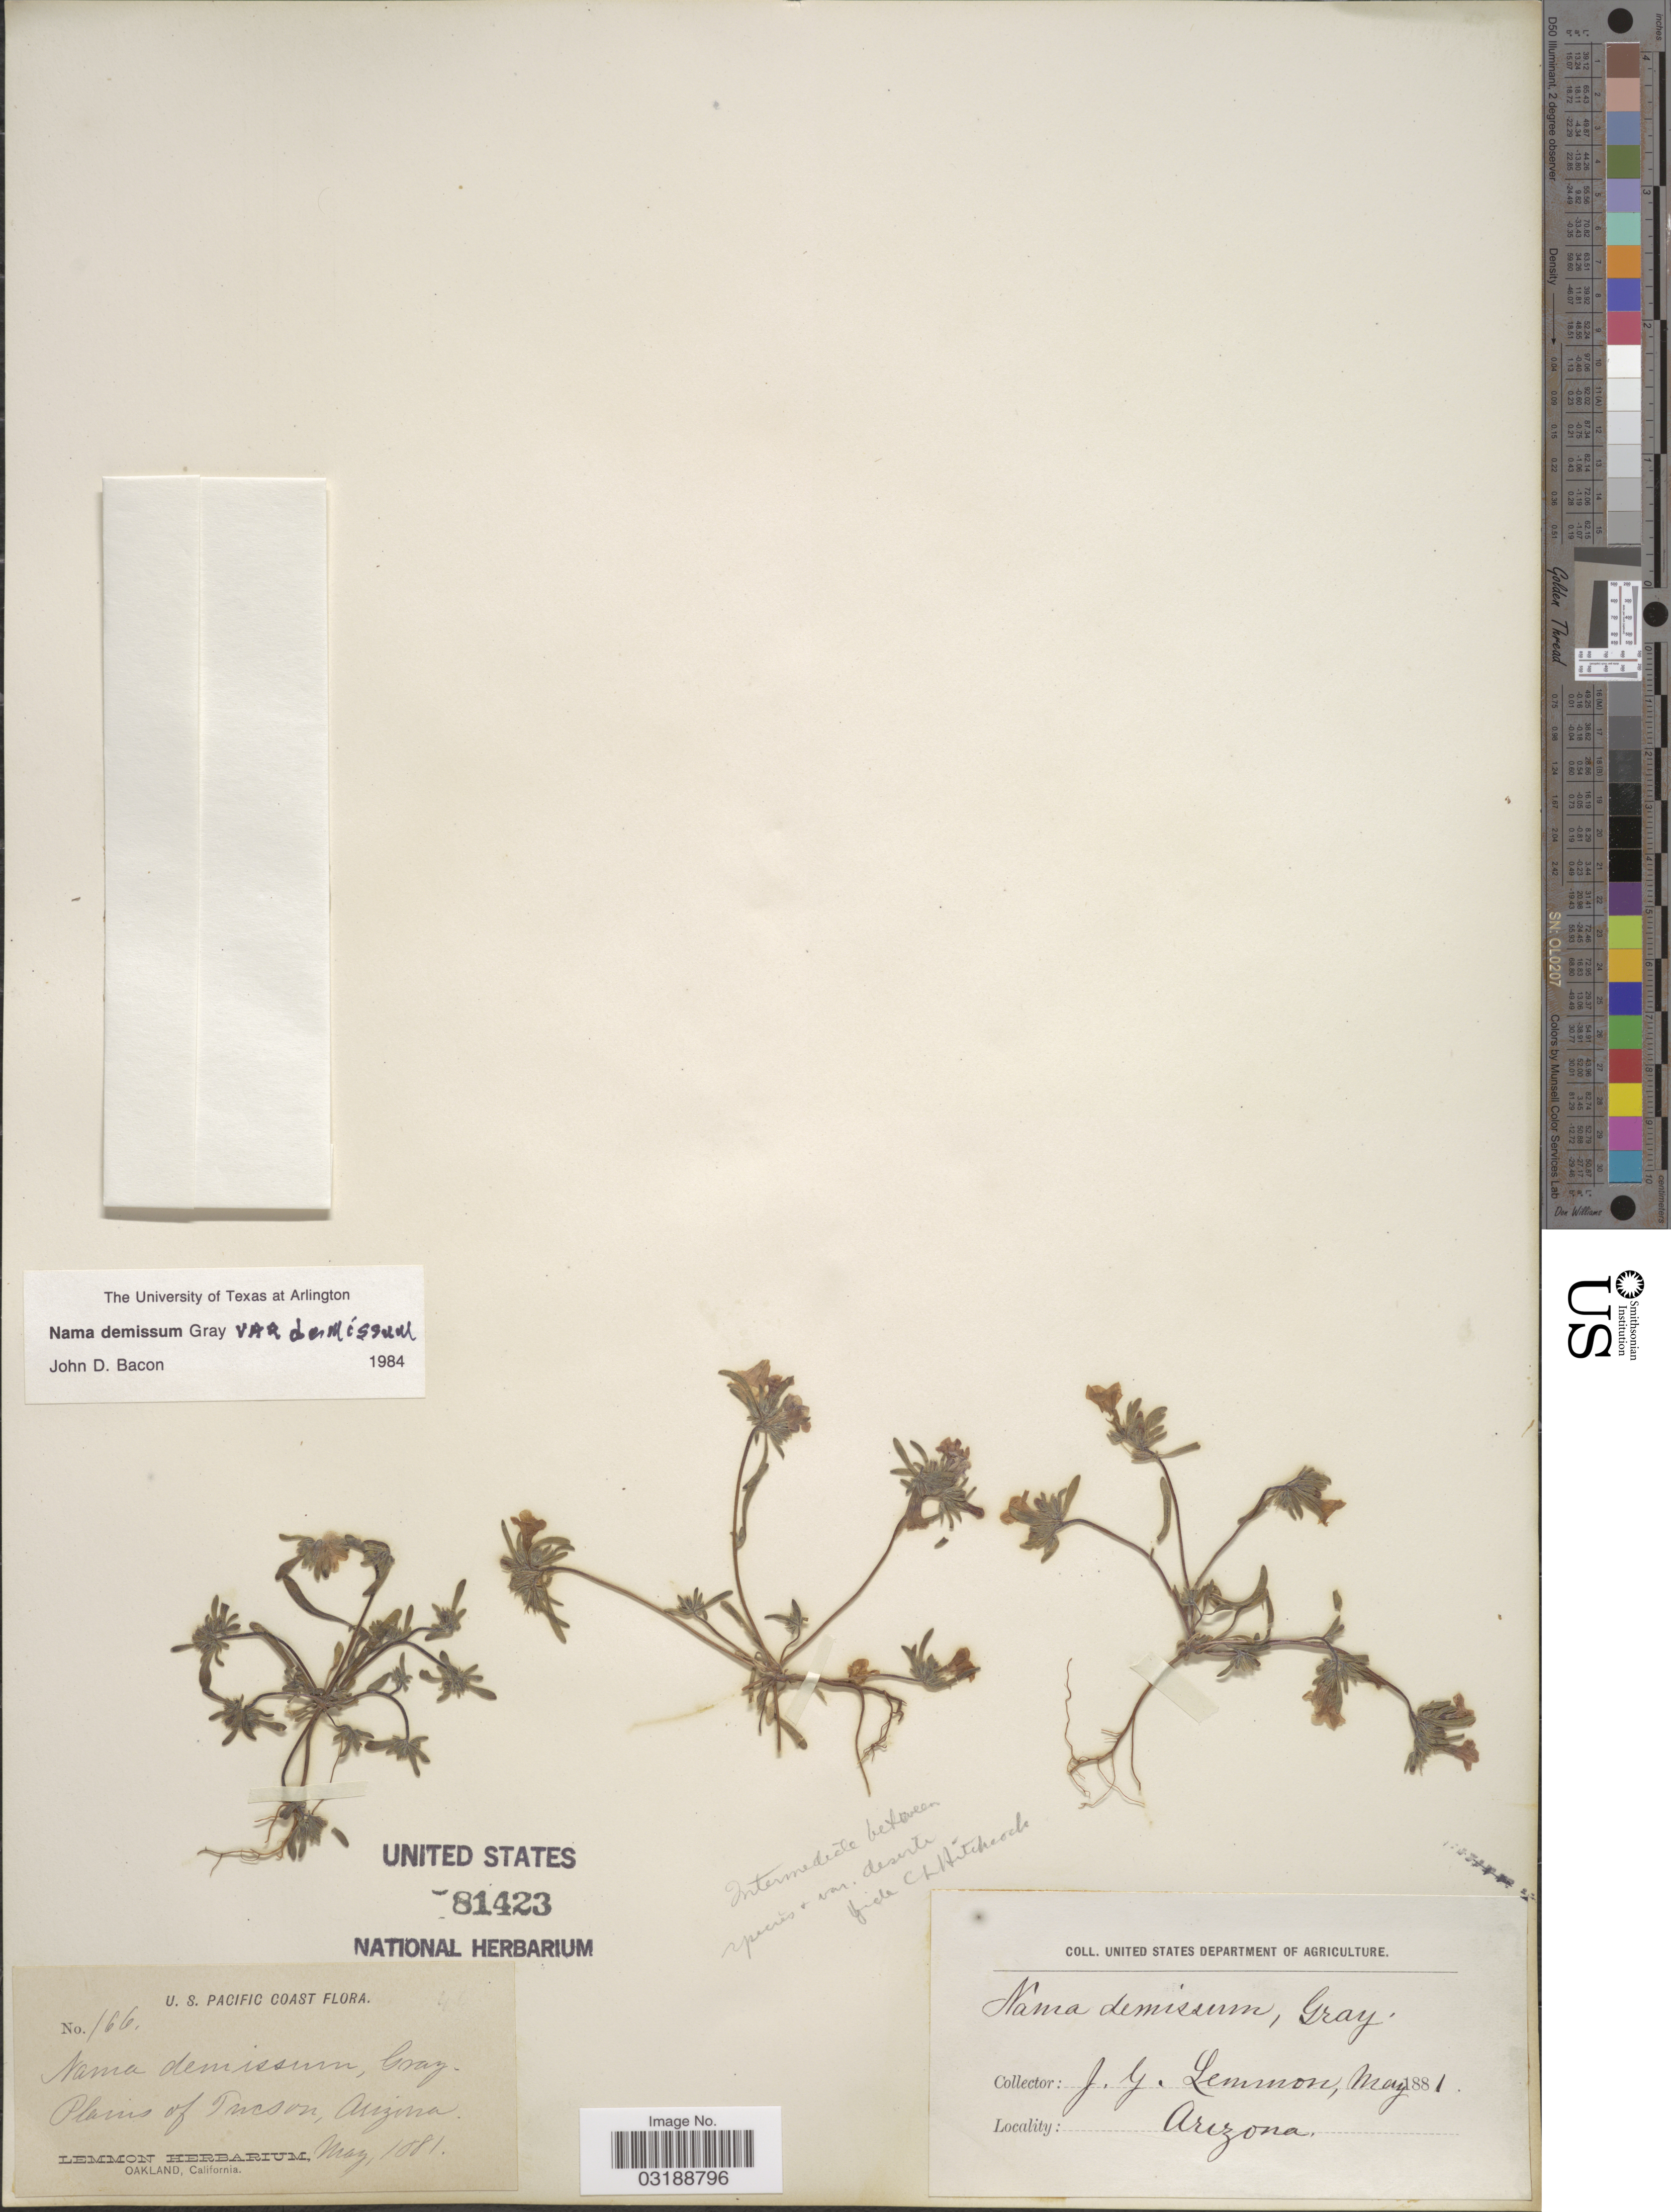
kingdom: Plantae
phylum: Tracheophyta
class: Magnoliopsida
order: Boraginales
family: Namaceae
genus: Nama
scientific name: Nama demissa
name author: A. Gray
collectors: J. Lemmon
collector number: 166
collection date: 1881-05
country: United States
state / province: Arizona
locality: U.S. Pacific Coast. Plains of Tucson.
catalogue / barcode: US 81423